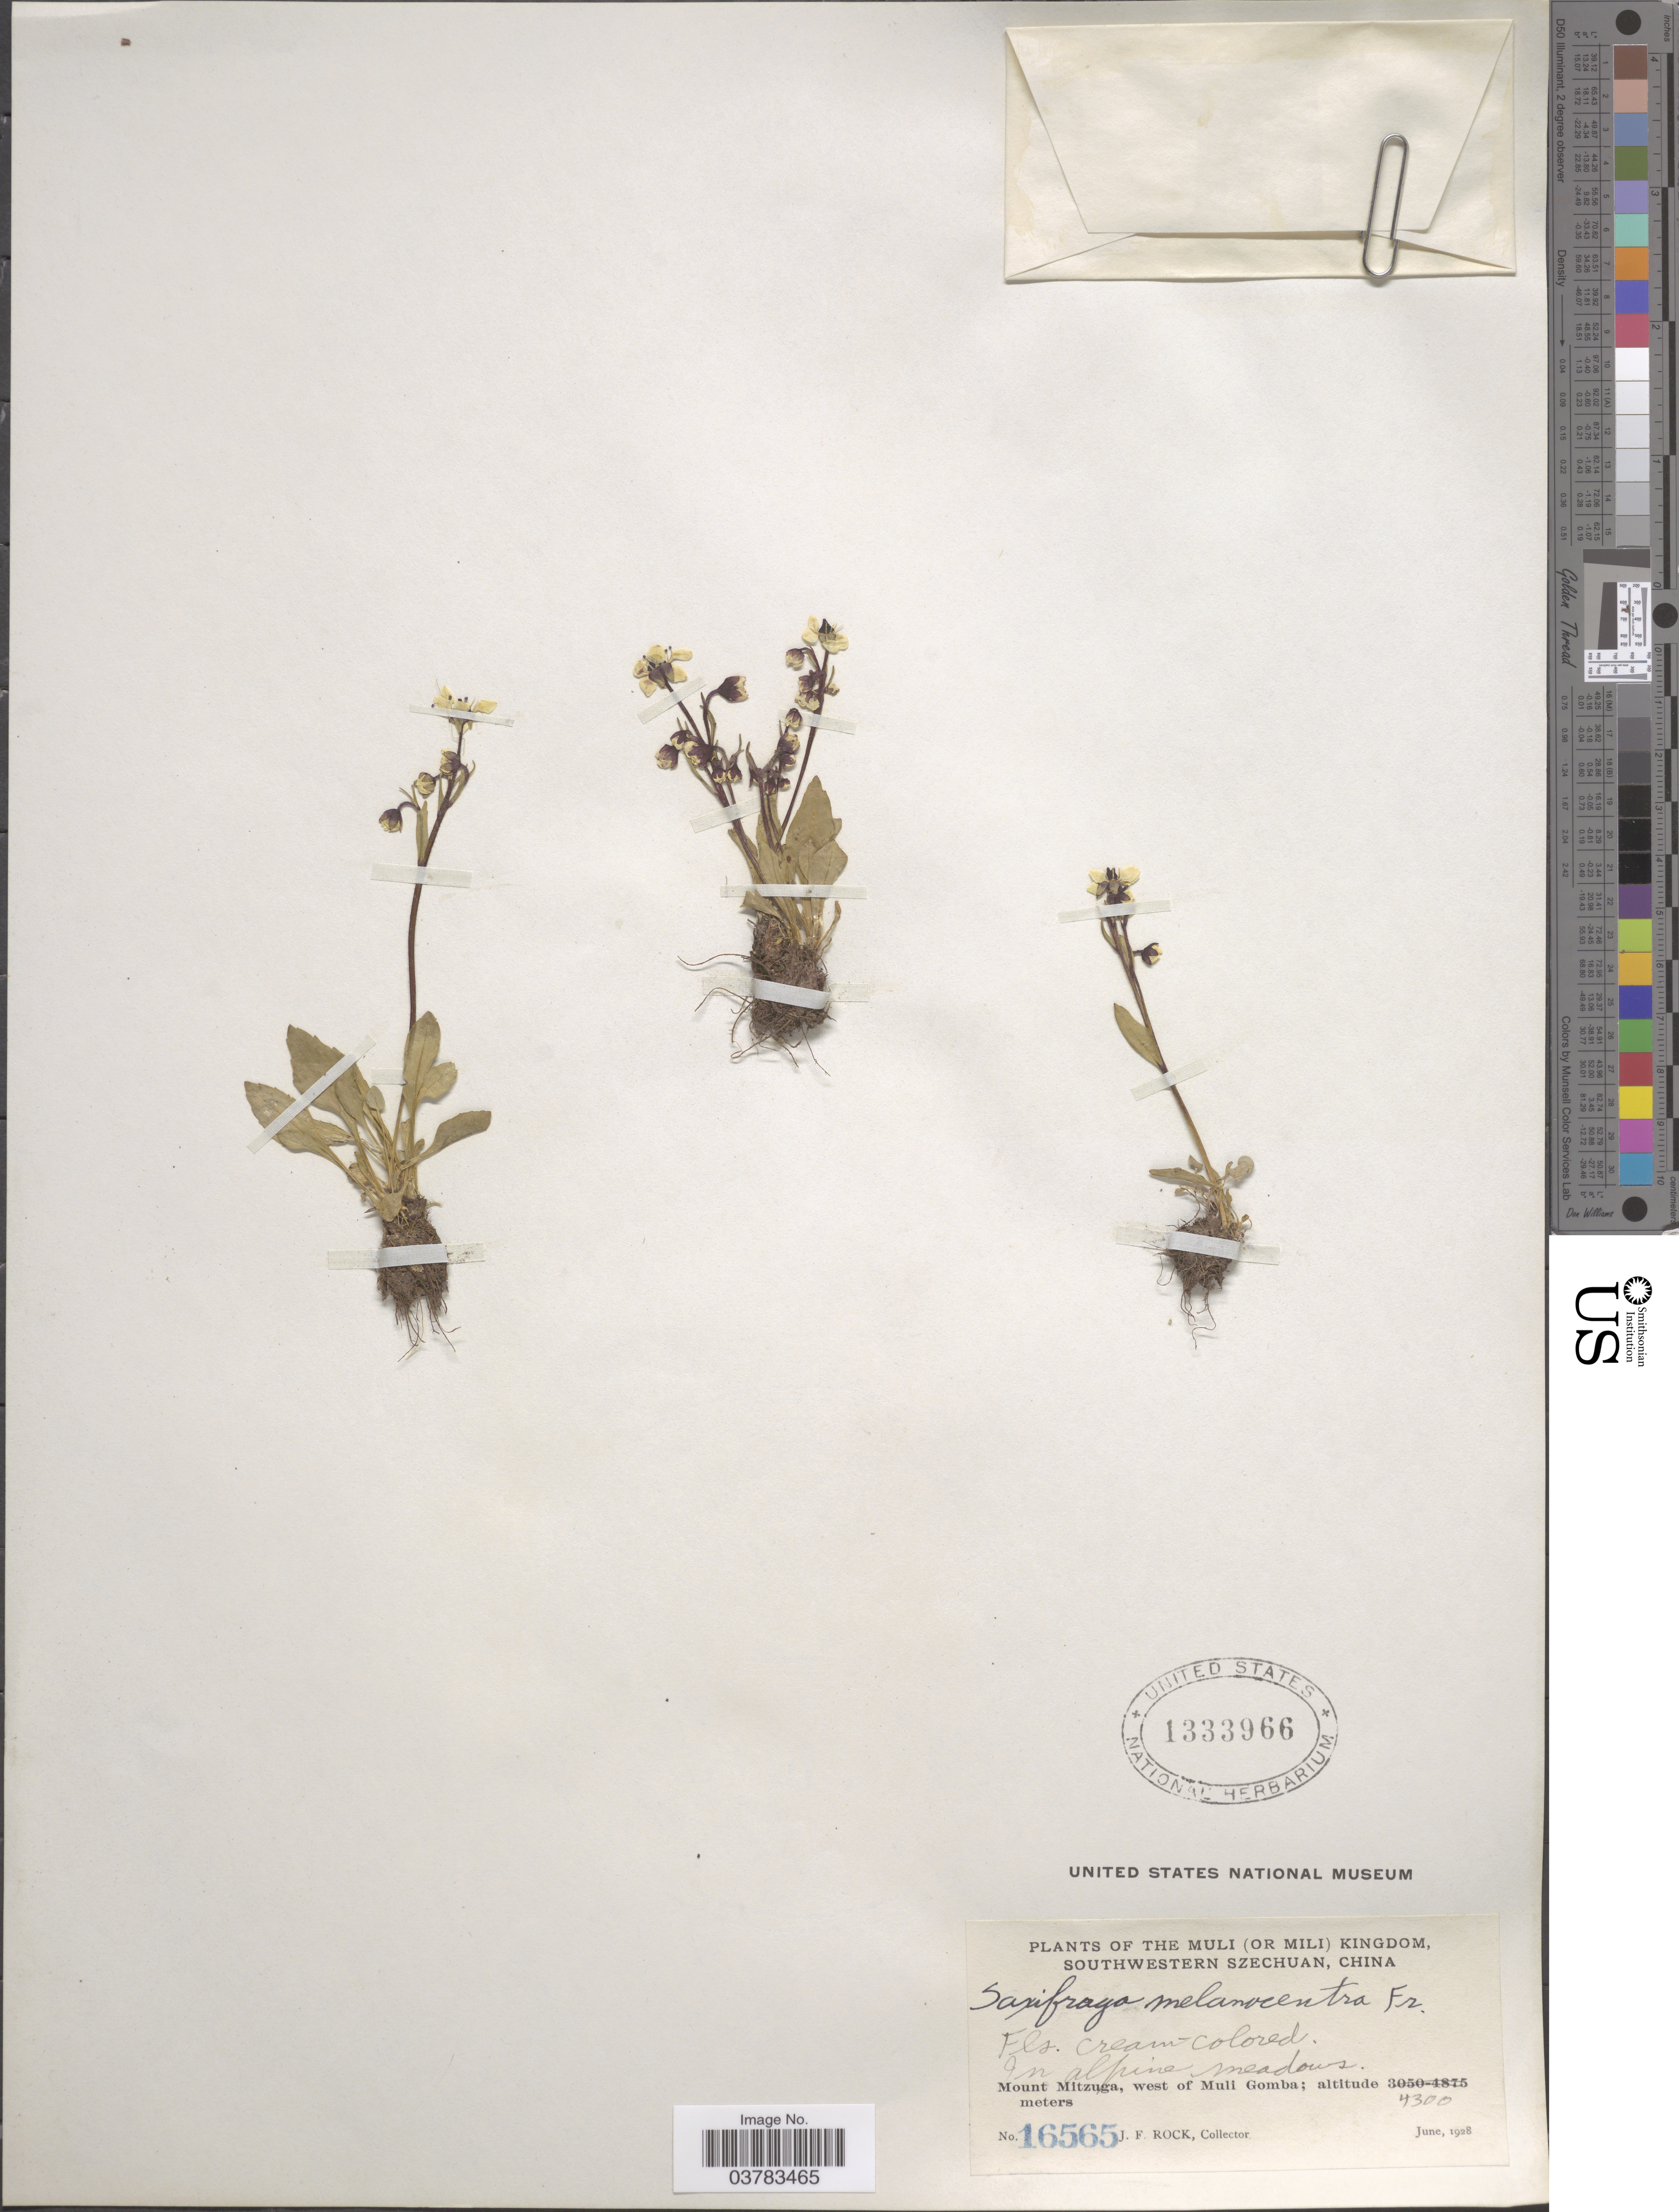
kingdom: Plantae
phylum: Tracheophyta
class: Magnoliopsida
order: Saxifragales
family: Saxifragaceae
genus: Micranthes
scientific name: Micranthes melanocentra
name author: (Franch.) Losinsk.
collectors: J. Rock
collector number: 16565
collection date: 1928-06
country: China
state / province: Sichuan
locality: The Muli (or Mili) Kingdom, Southwestern Szechuan. Mount Mitzuga, west of Muli Gomba.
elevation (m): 4300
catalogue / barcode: US 1333966